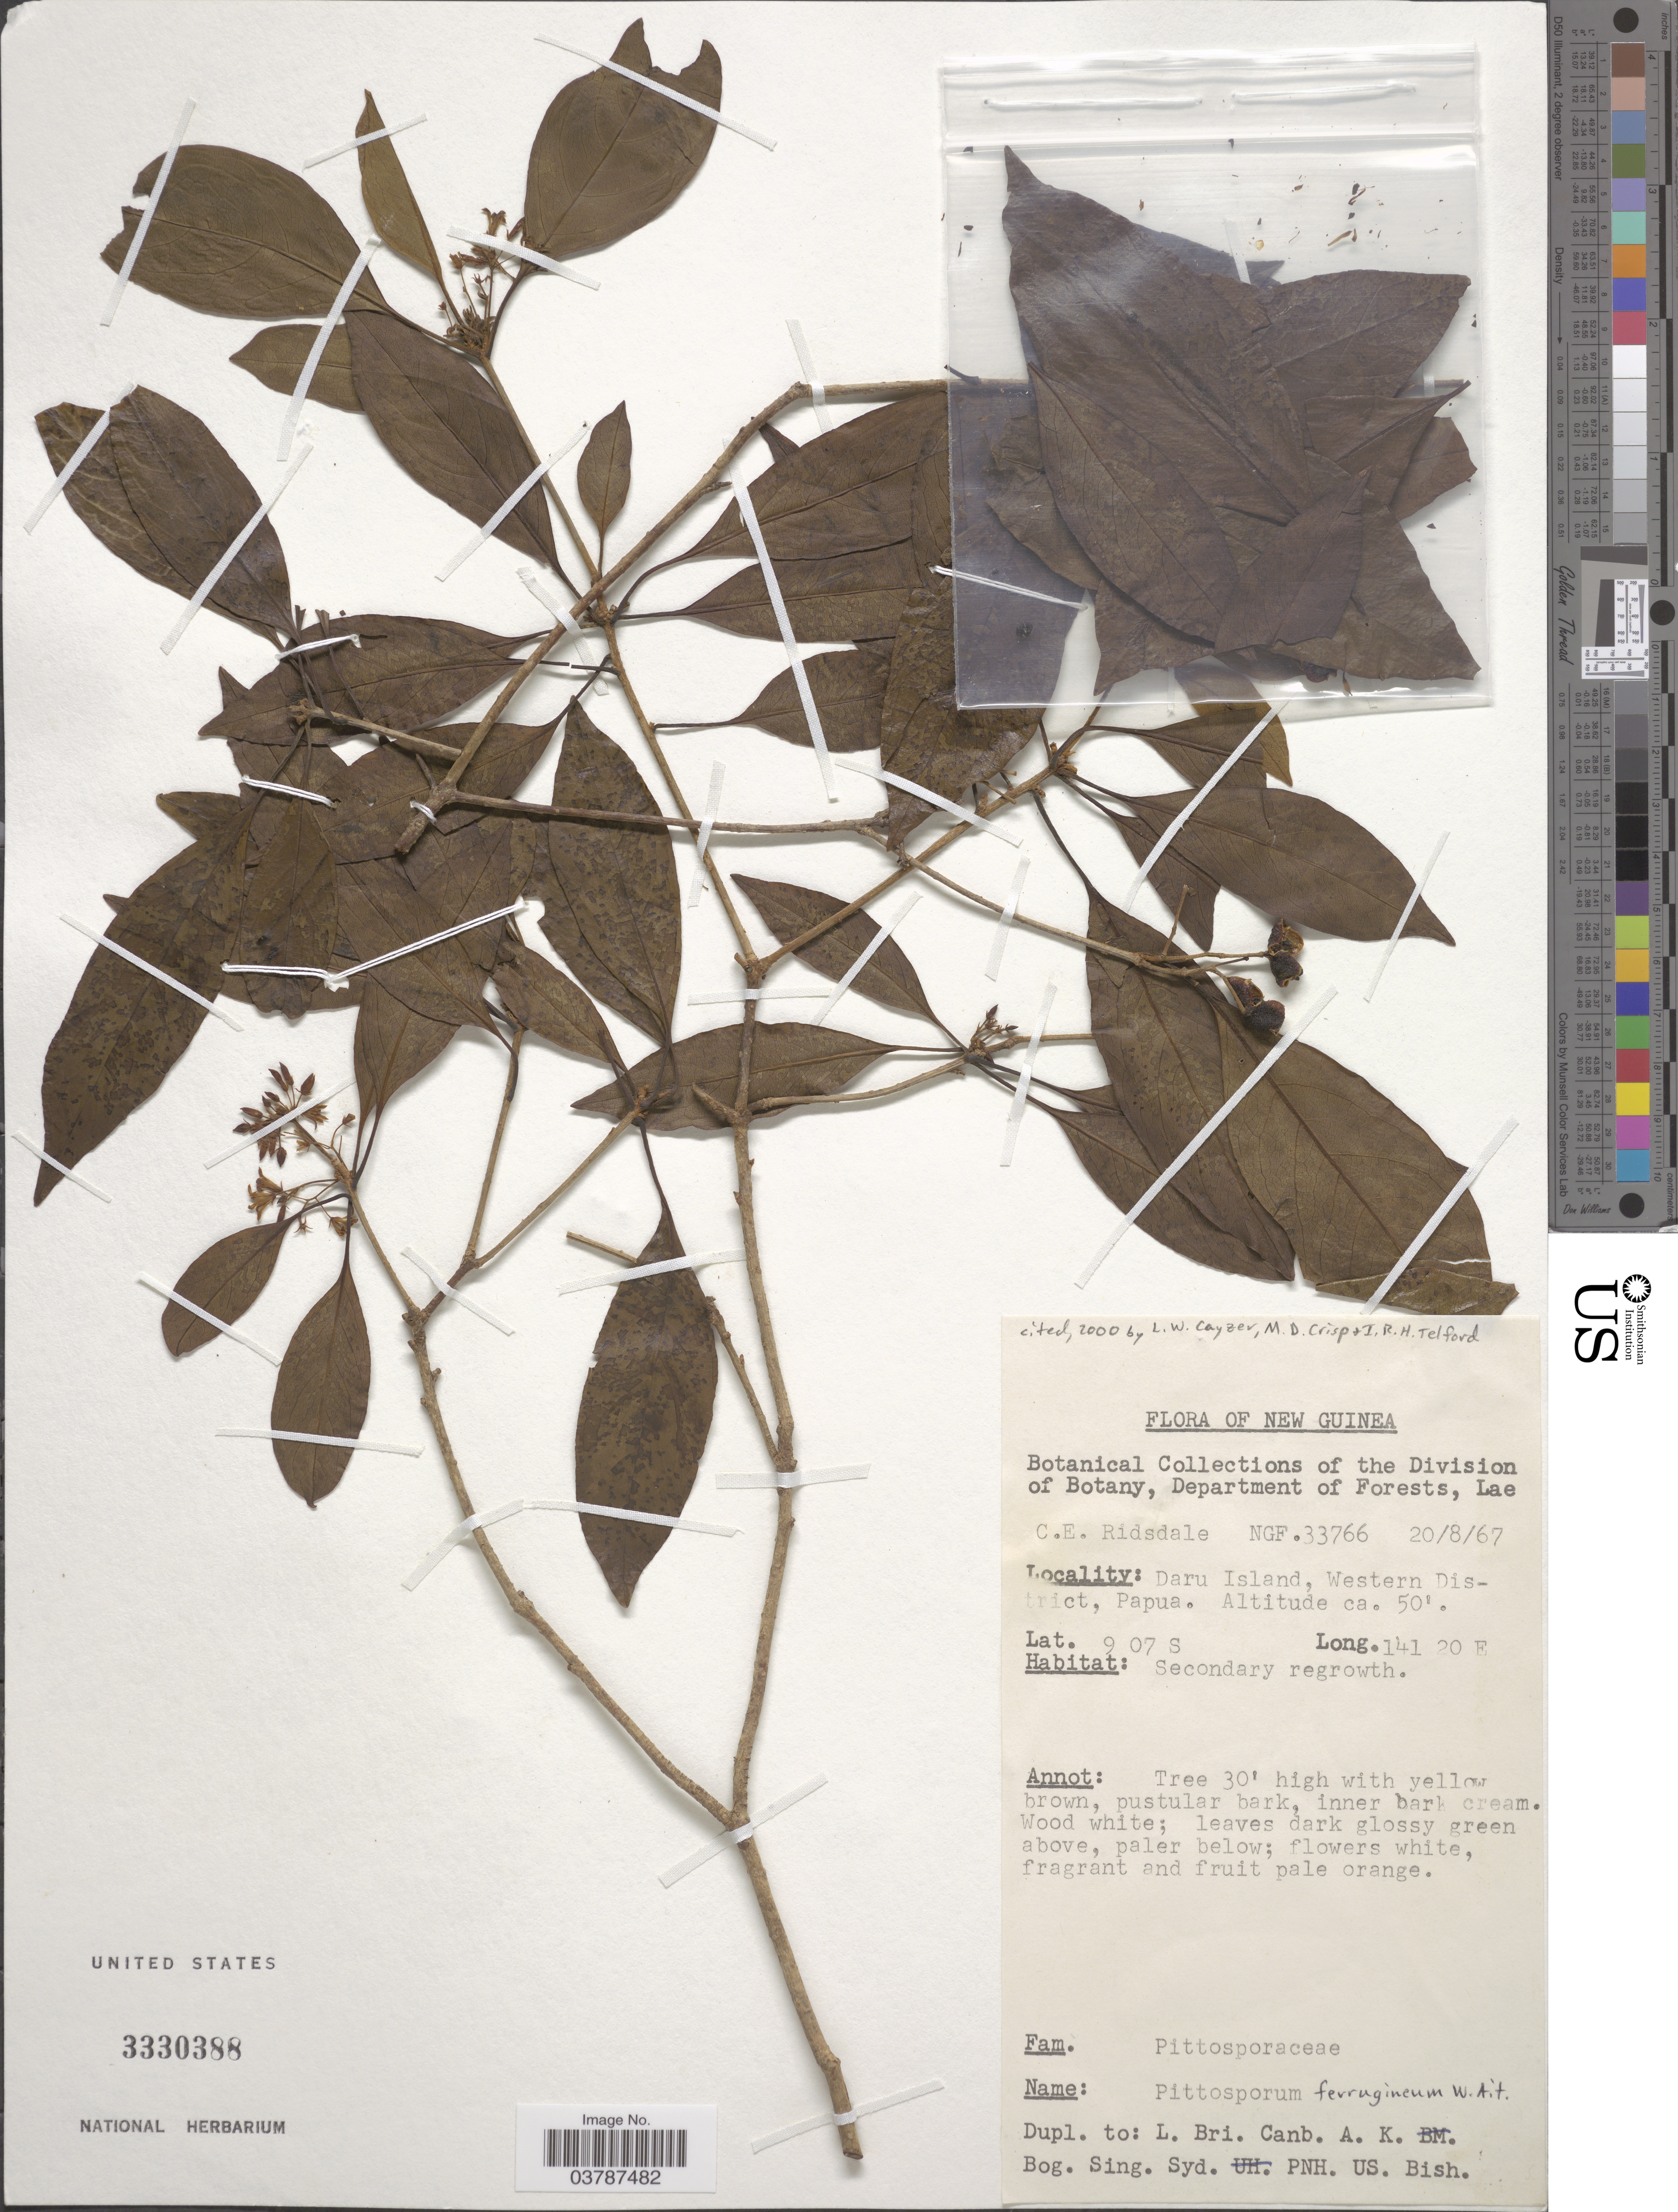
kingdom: Plantae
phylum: Tracheophyta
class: Magnoliopsida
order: Apiales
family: Pittosporaceae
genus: Pittosporum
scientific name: Pittosporum ferrugineum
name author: Dryand. ex Aiton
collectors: C. E. Ridsdale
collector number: NGE.33766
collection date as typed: Transcribed d/m/y: 20/8/67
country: Papua New Guinea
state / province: Manus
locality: New Guinea. Daru Island, Western District, Papua.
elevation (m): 15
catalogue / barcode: US 3330388